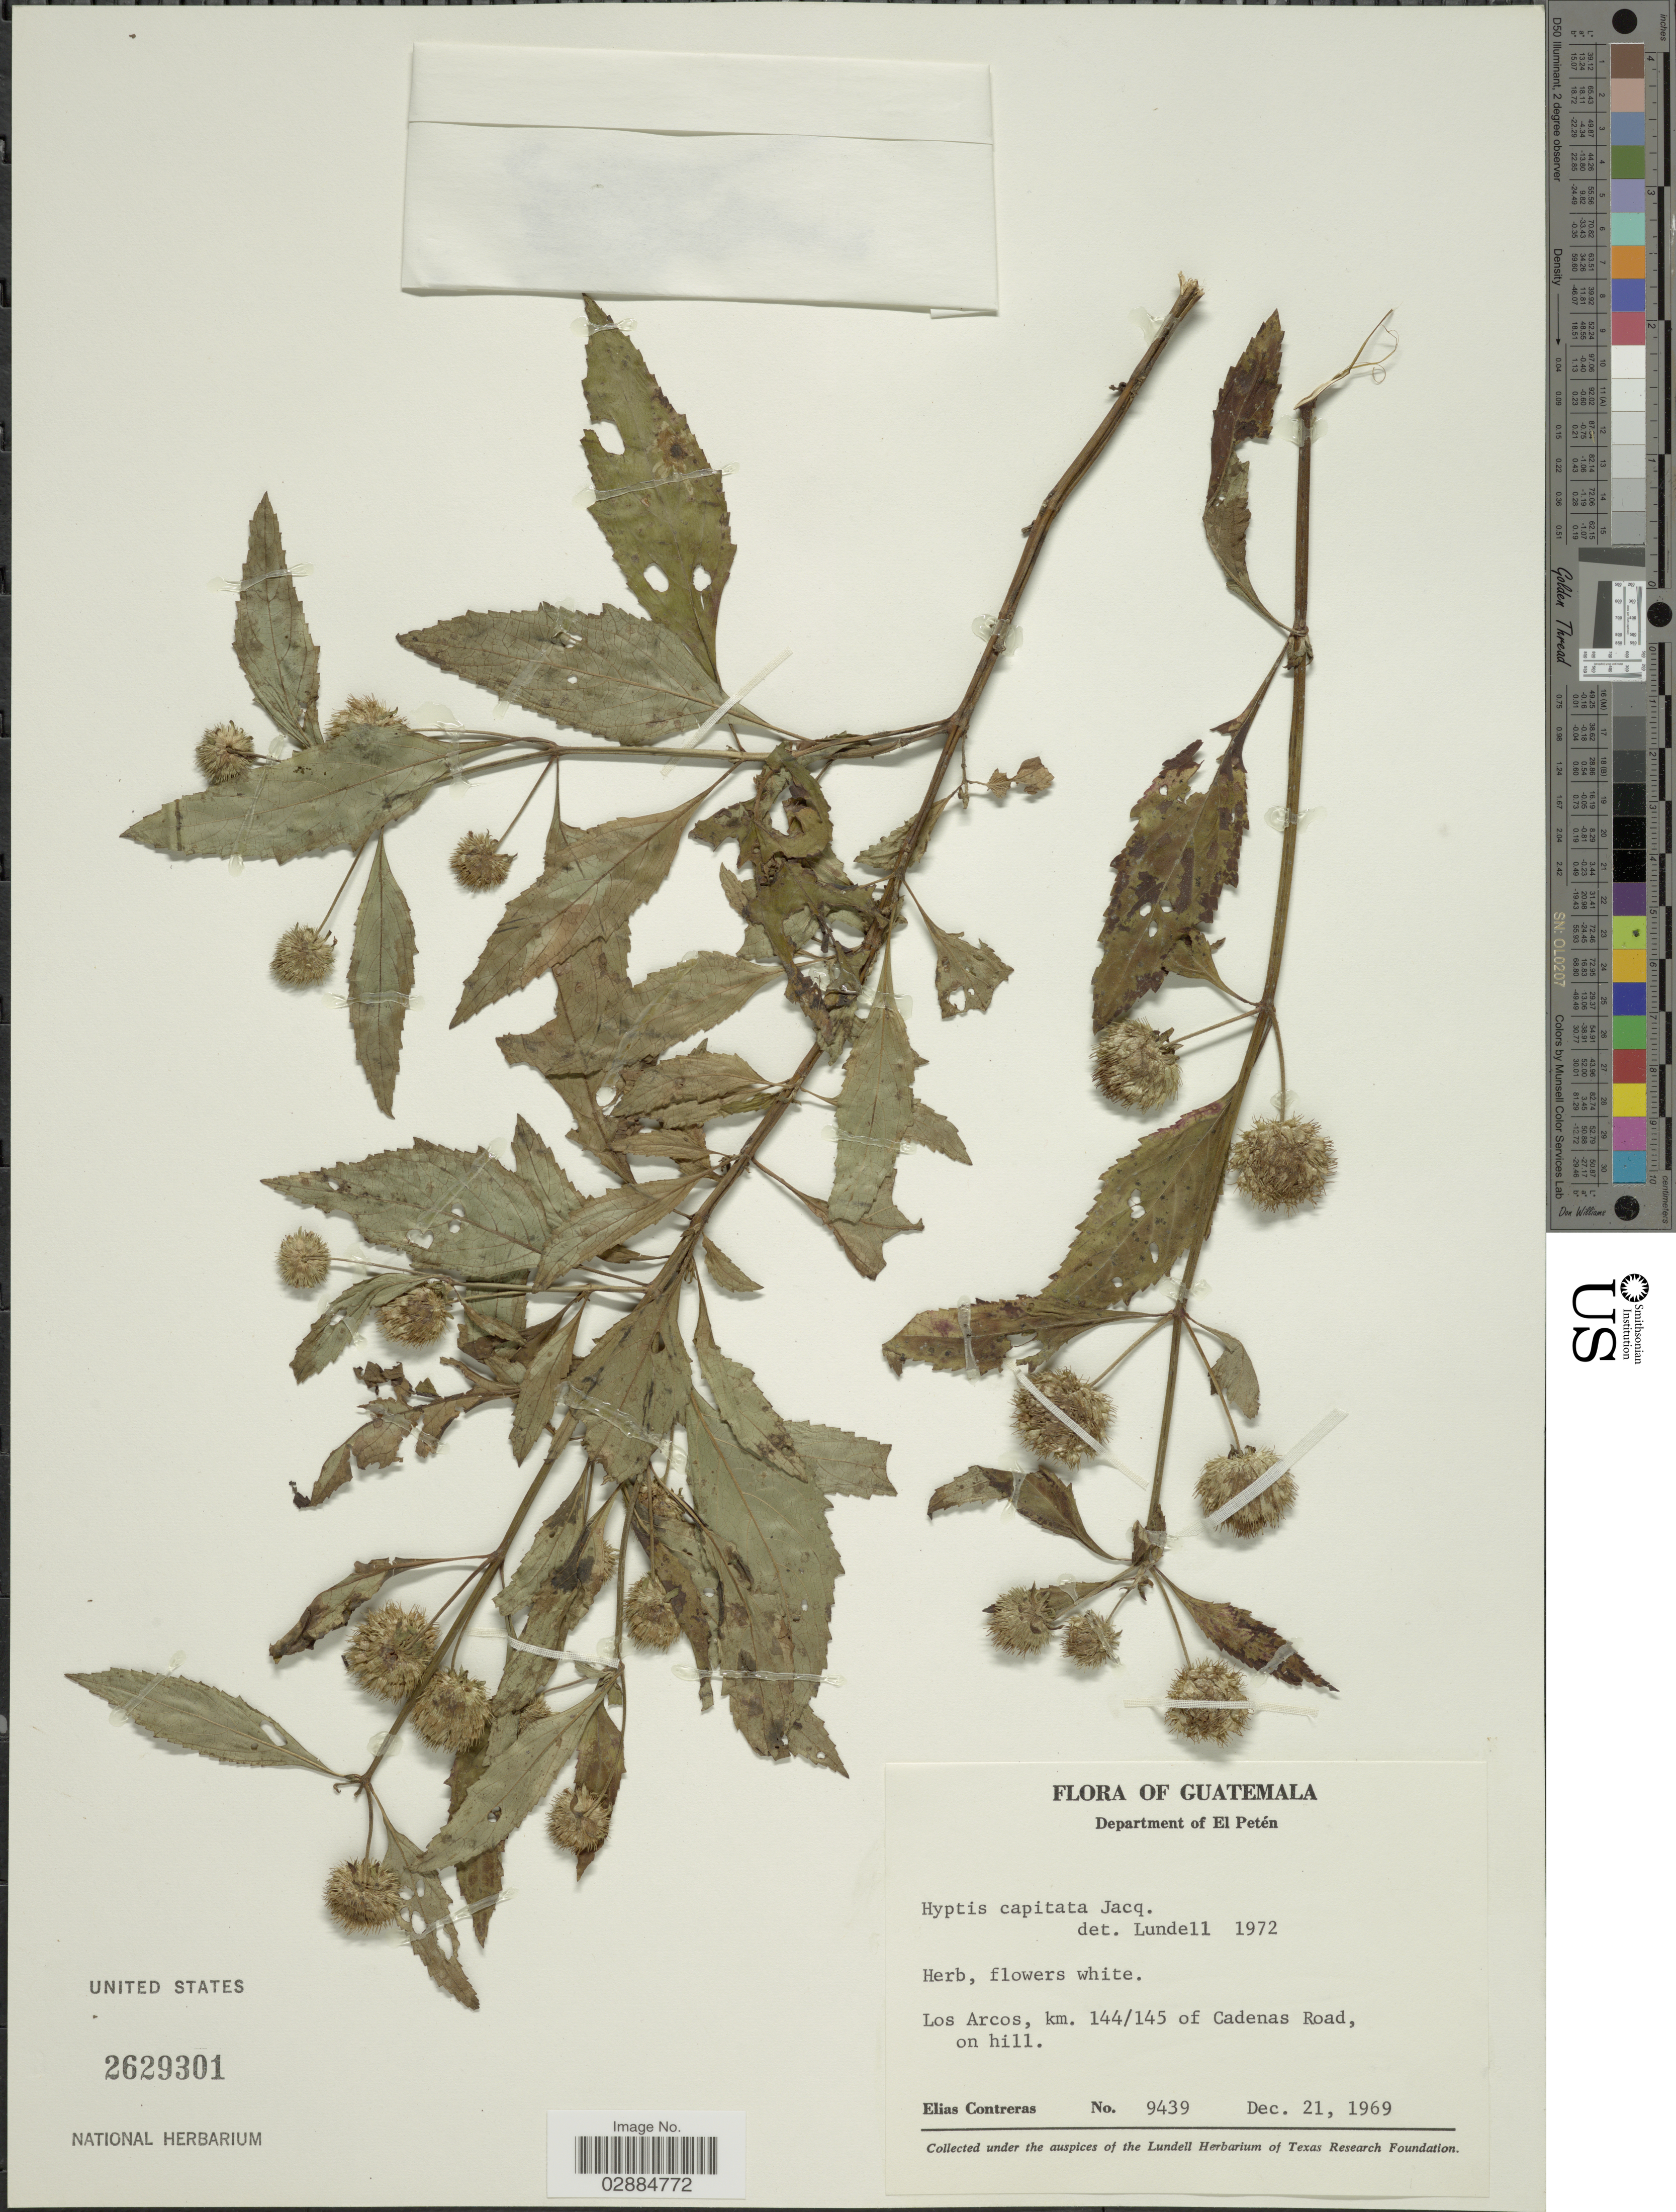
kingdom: Plantae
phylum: Tracheophyta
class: Magnoliopsida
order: Lamiales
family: Lamiaceae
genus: Hyptis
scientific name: Hyptis capitata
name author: Jacq.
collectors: E. Contreras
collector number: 9439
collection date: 1969-12-21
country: Guatemala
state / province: El Petén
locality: Los Arcos, km. 144/145 of Cadenas Road, on hill.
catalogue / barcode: US 2629301